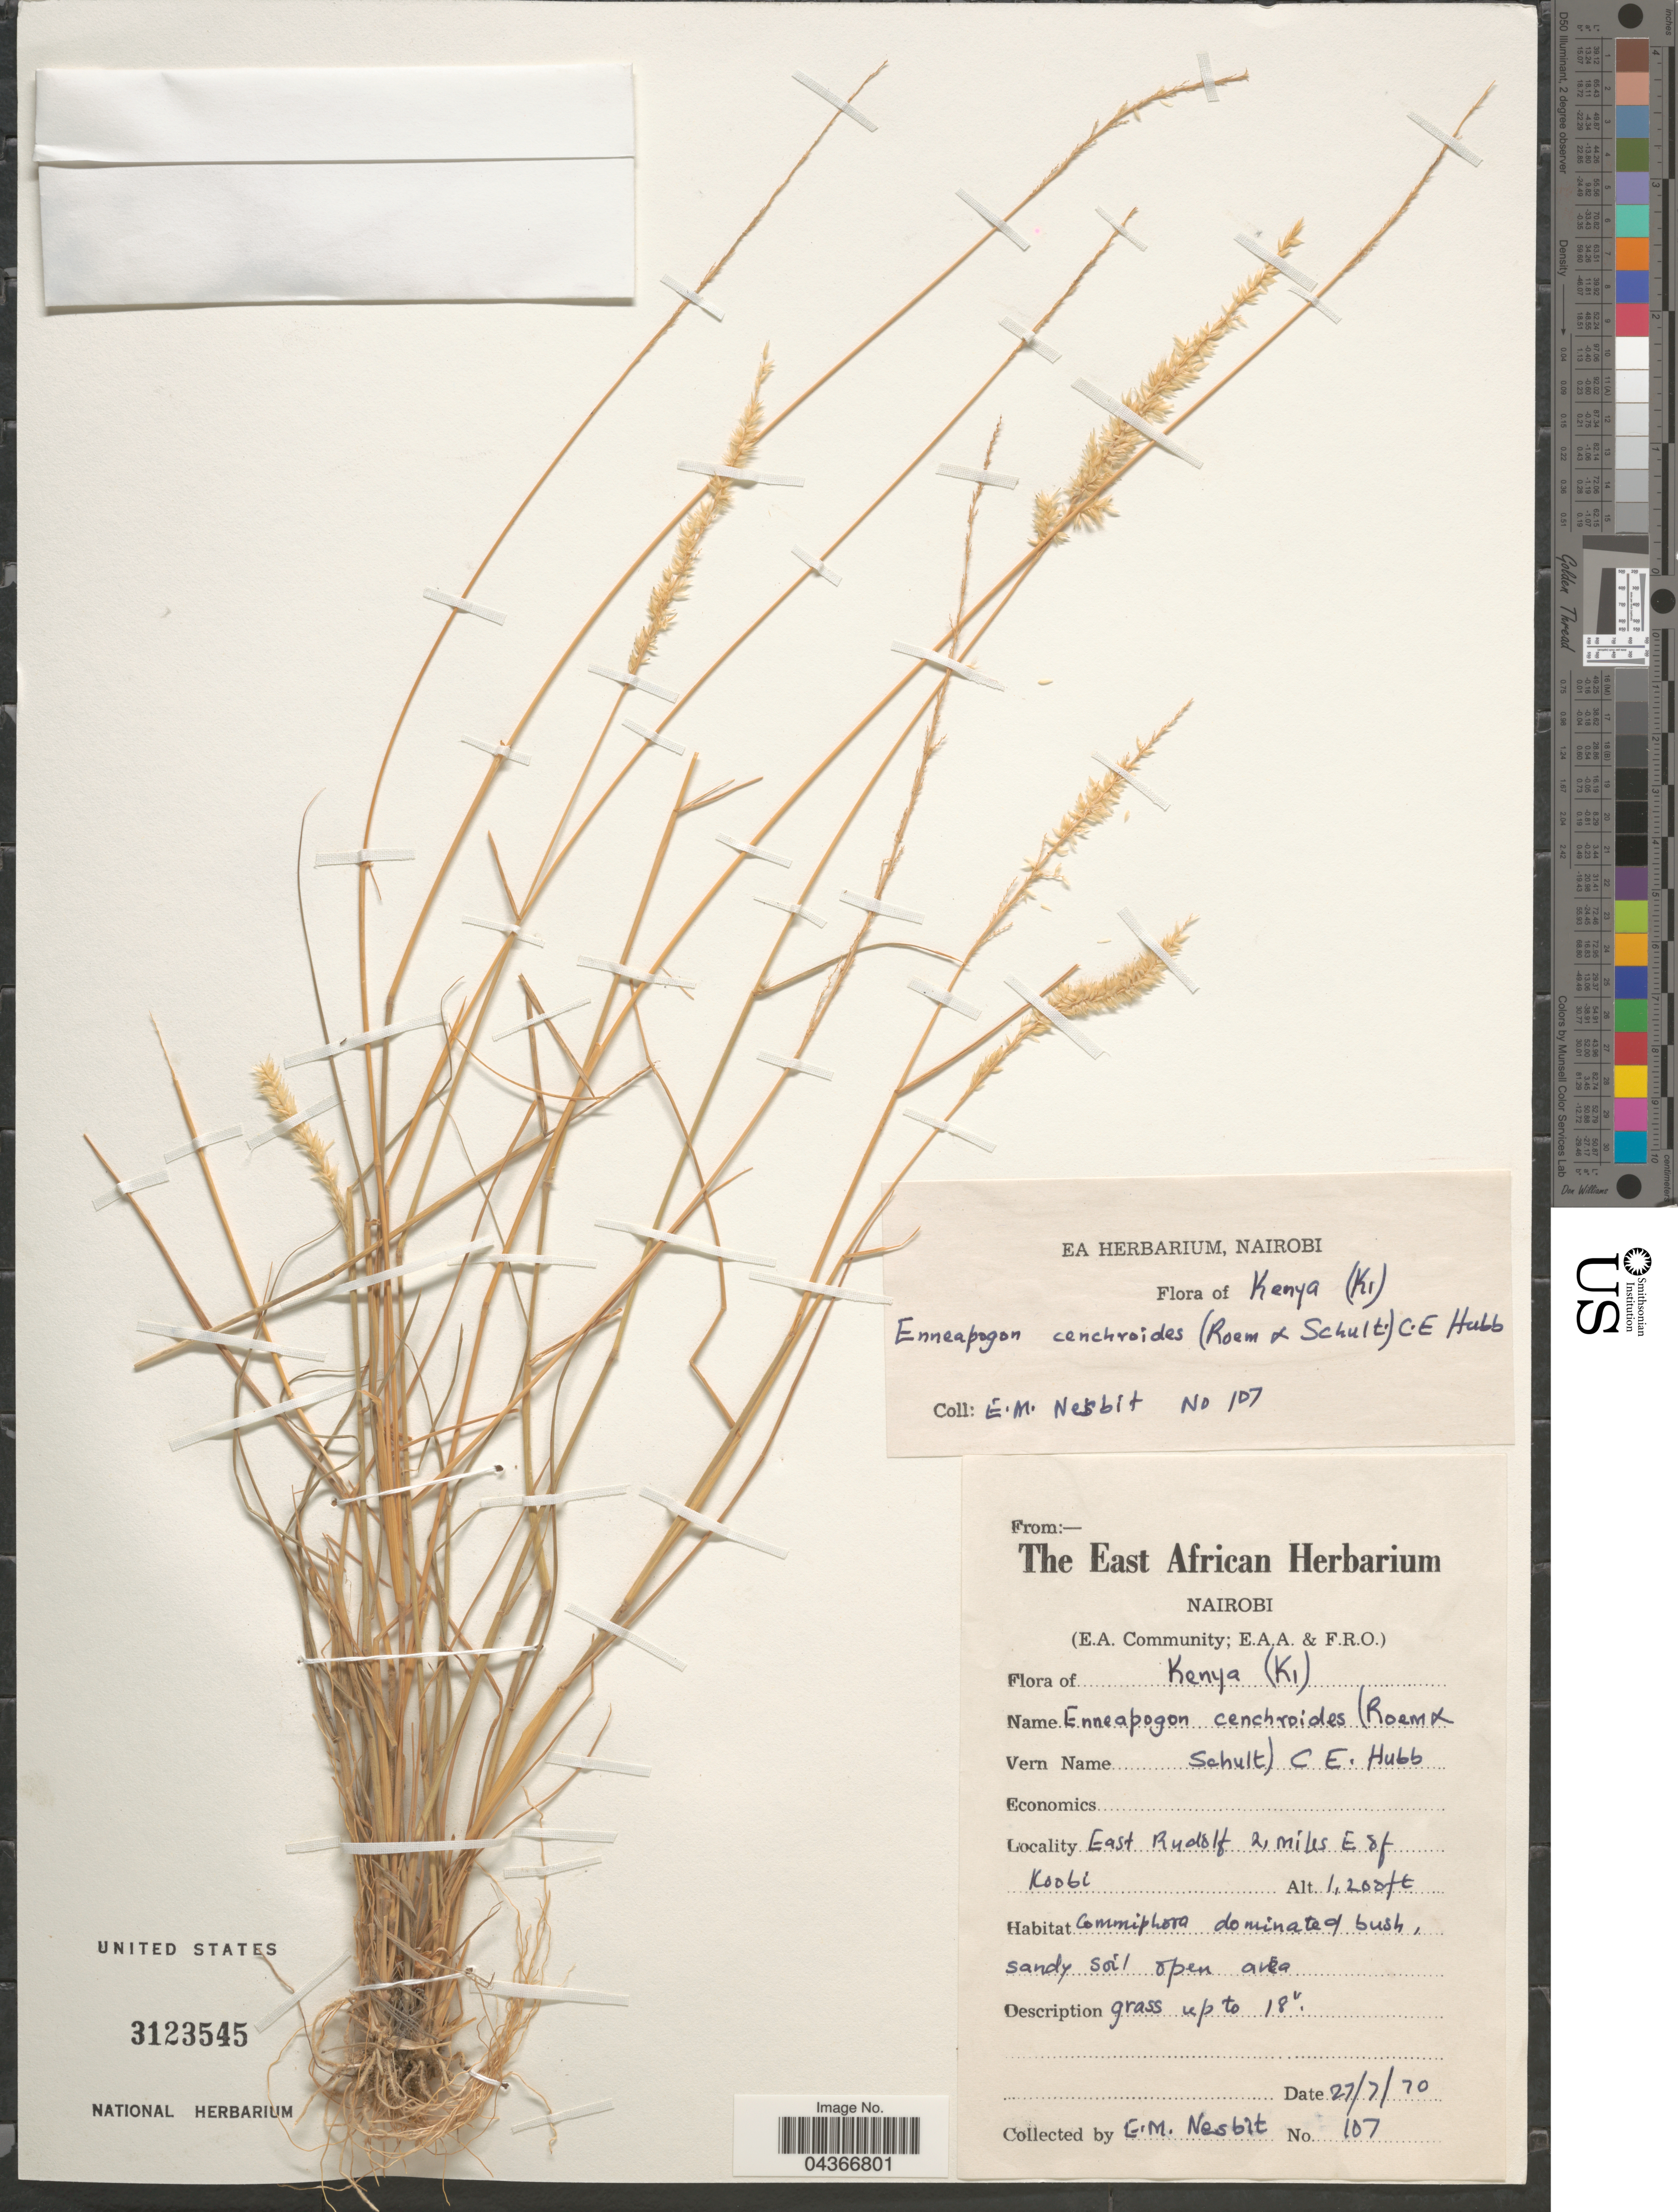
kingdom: Plantae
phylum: Tracheophyta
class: Liliopsida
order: Poales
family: Poaceae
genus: Enneapogon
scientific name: Enneapogon cenchroides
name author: (Licht. ex Roem. & Schult.) C.E. Hubb.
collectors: E. Nesbit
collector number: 107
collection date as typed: Transcribed d/m/y: 27/7/70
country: Kenya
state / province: Nairobi Area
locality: Kenya (K1). East Rudolf 21 miles E. of Koobi.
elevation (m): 366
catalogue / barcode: US 3123545